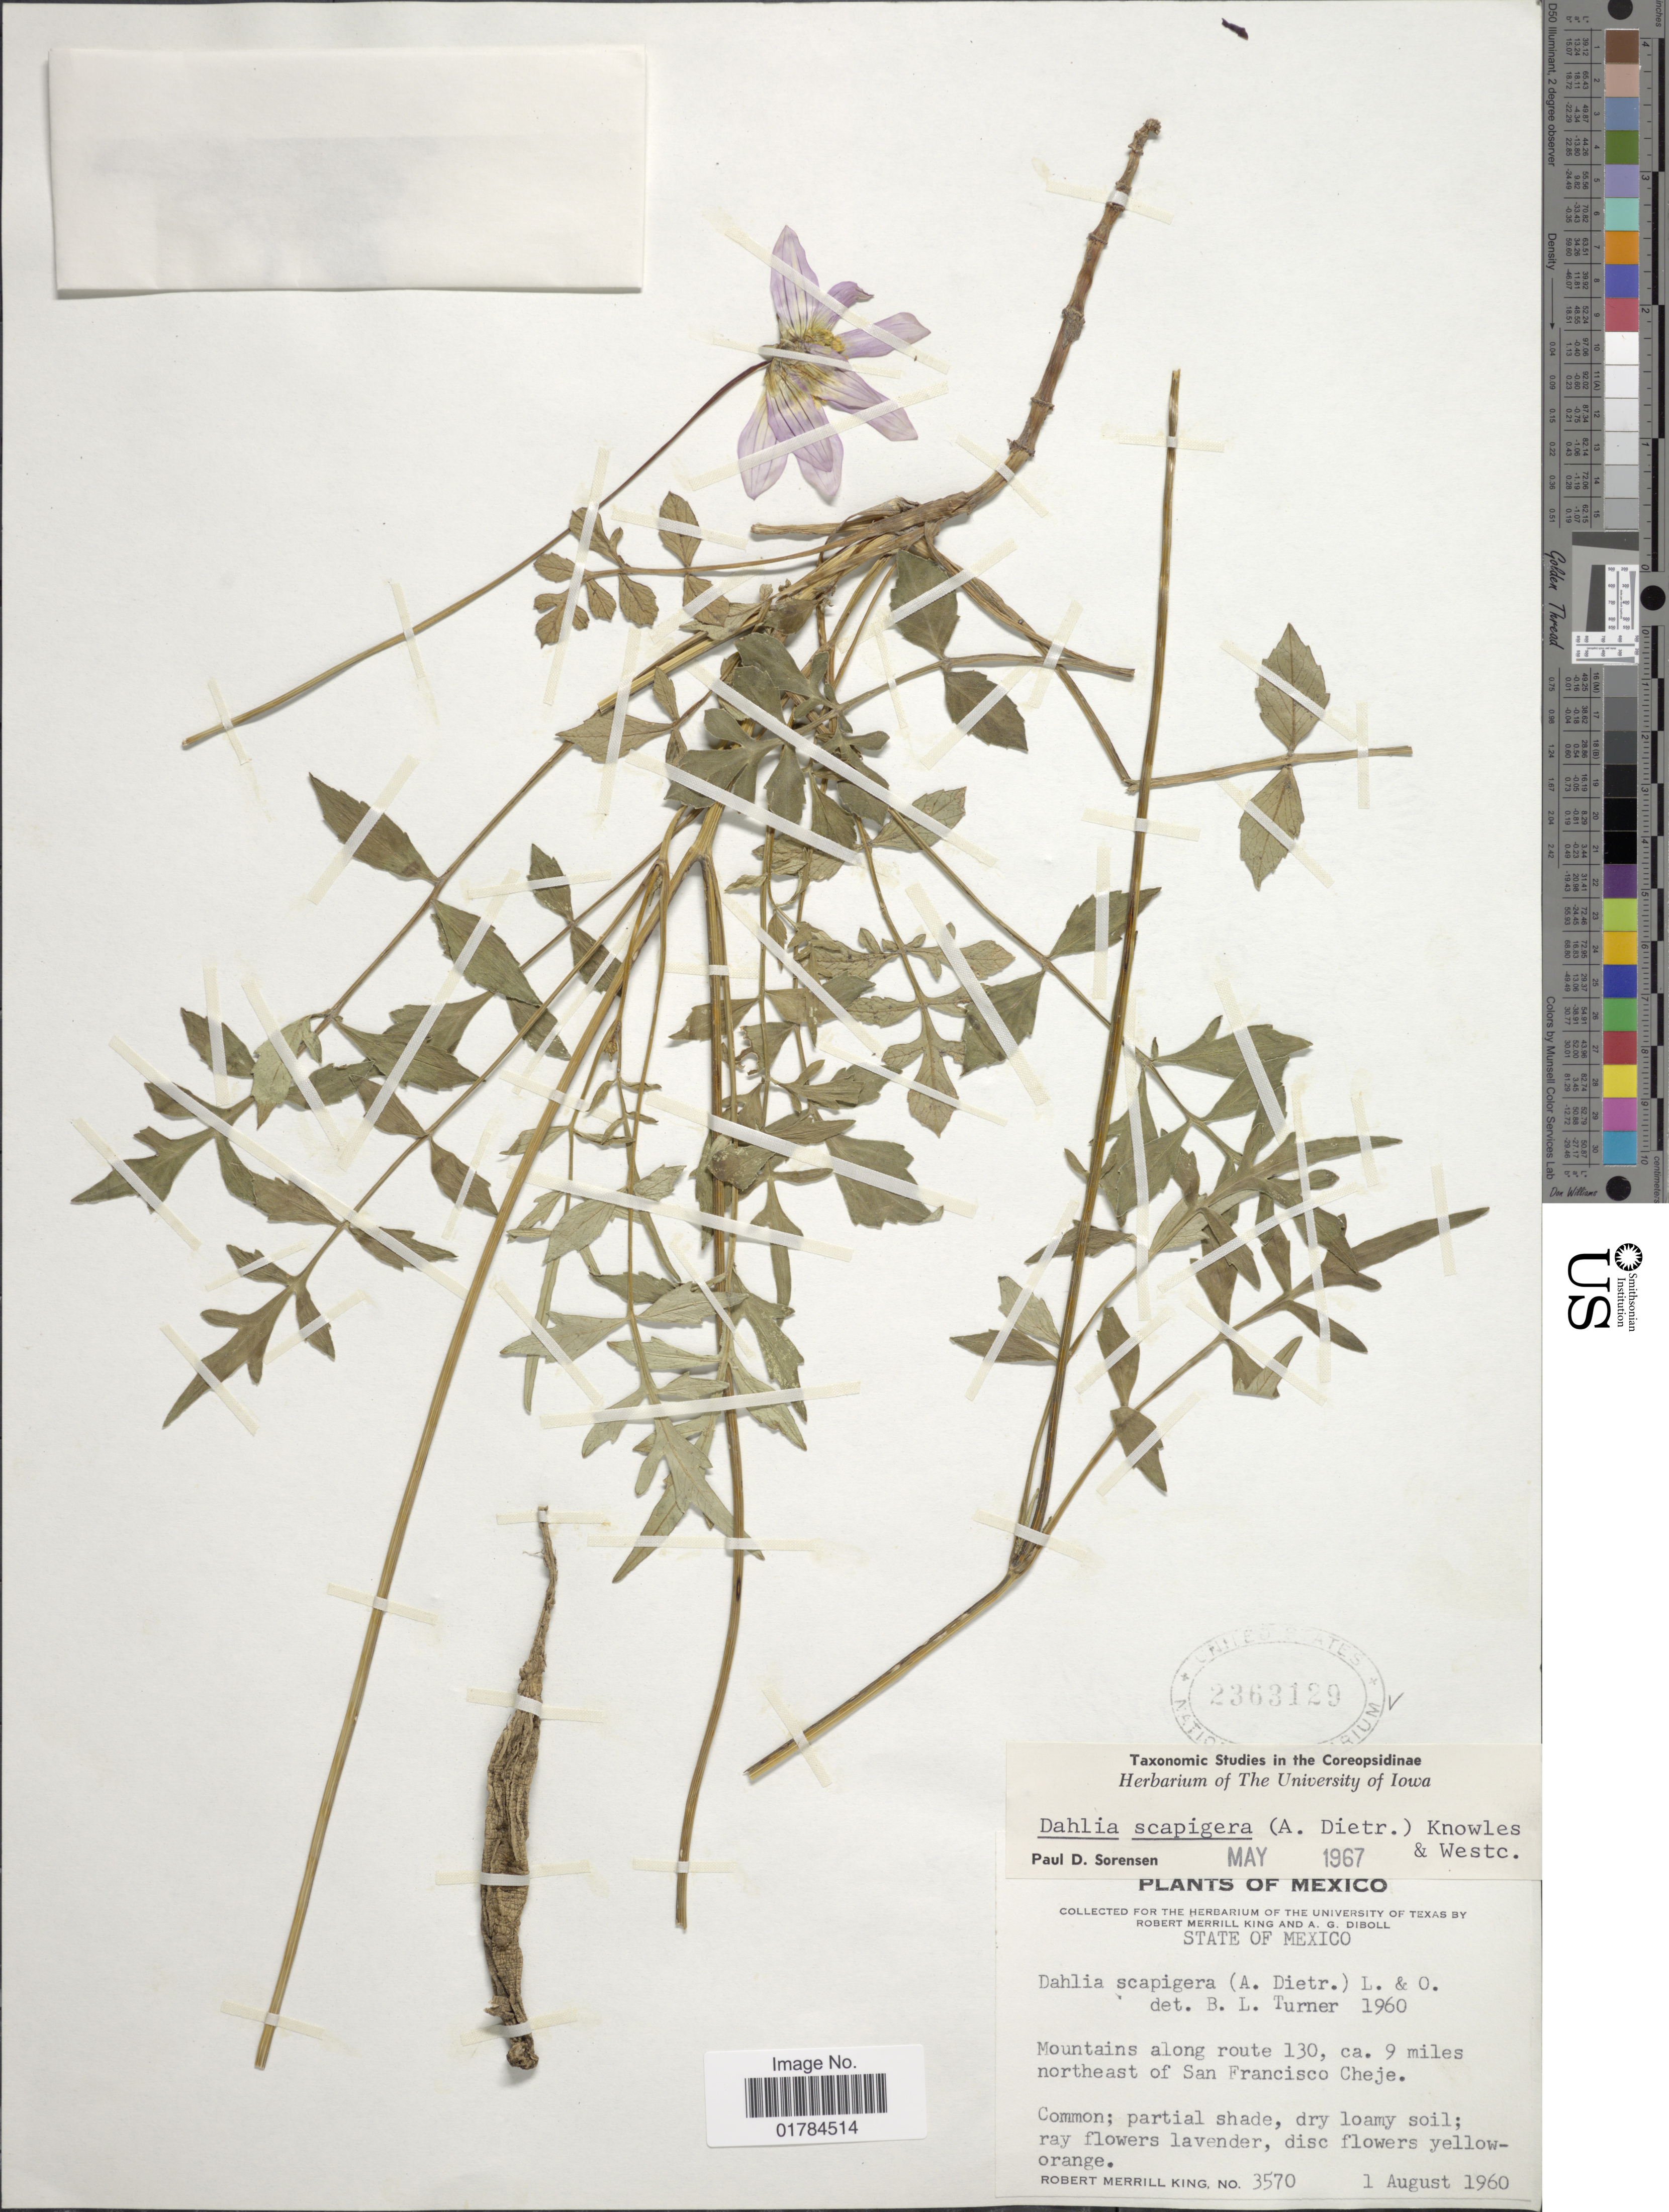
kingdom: Plantae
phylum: Tracheophyta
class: Magnoliopsida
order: Asterales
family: Asteraceae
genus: Dahlia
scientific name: Dahlia scapigera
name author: Knowles & Westc.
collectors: R. M. King & A. Diboll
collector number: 3570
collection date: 1960-08-01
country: Mexico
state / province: México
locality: Mountains along route 130, ca. 9 miles northeast of San Francisco Cheje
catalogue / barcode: US 2363129